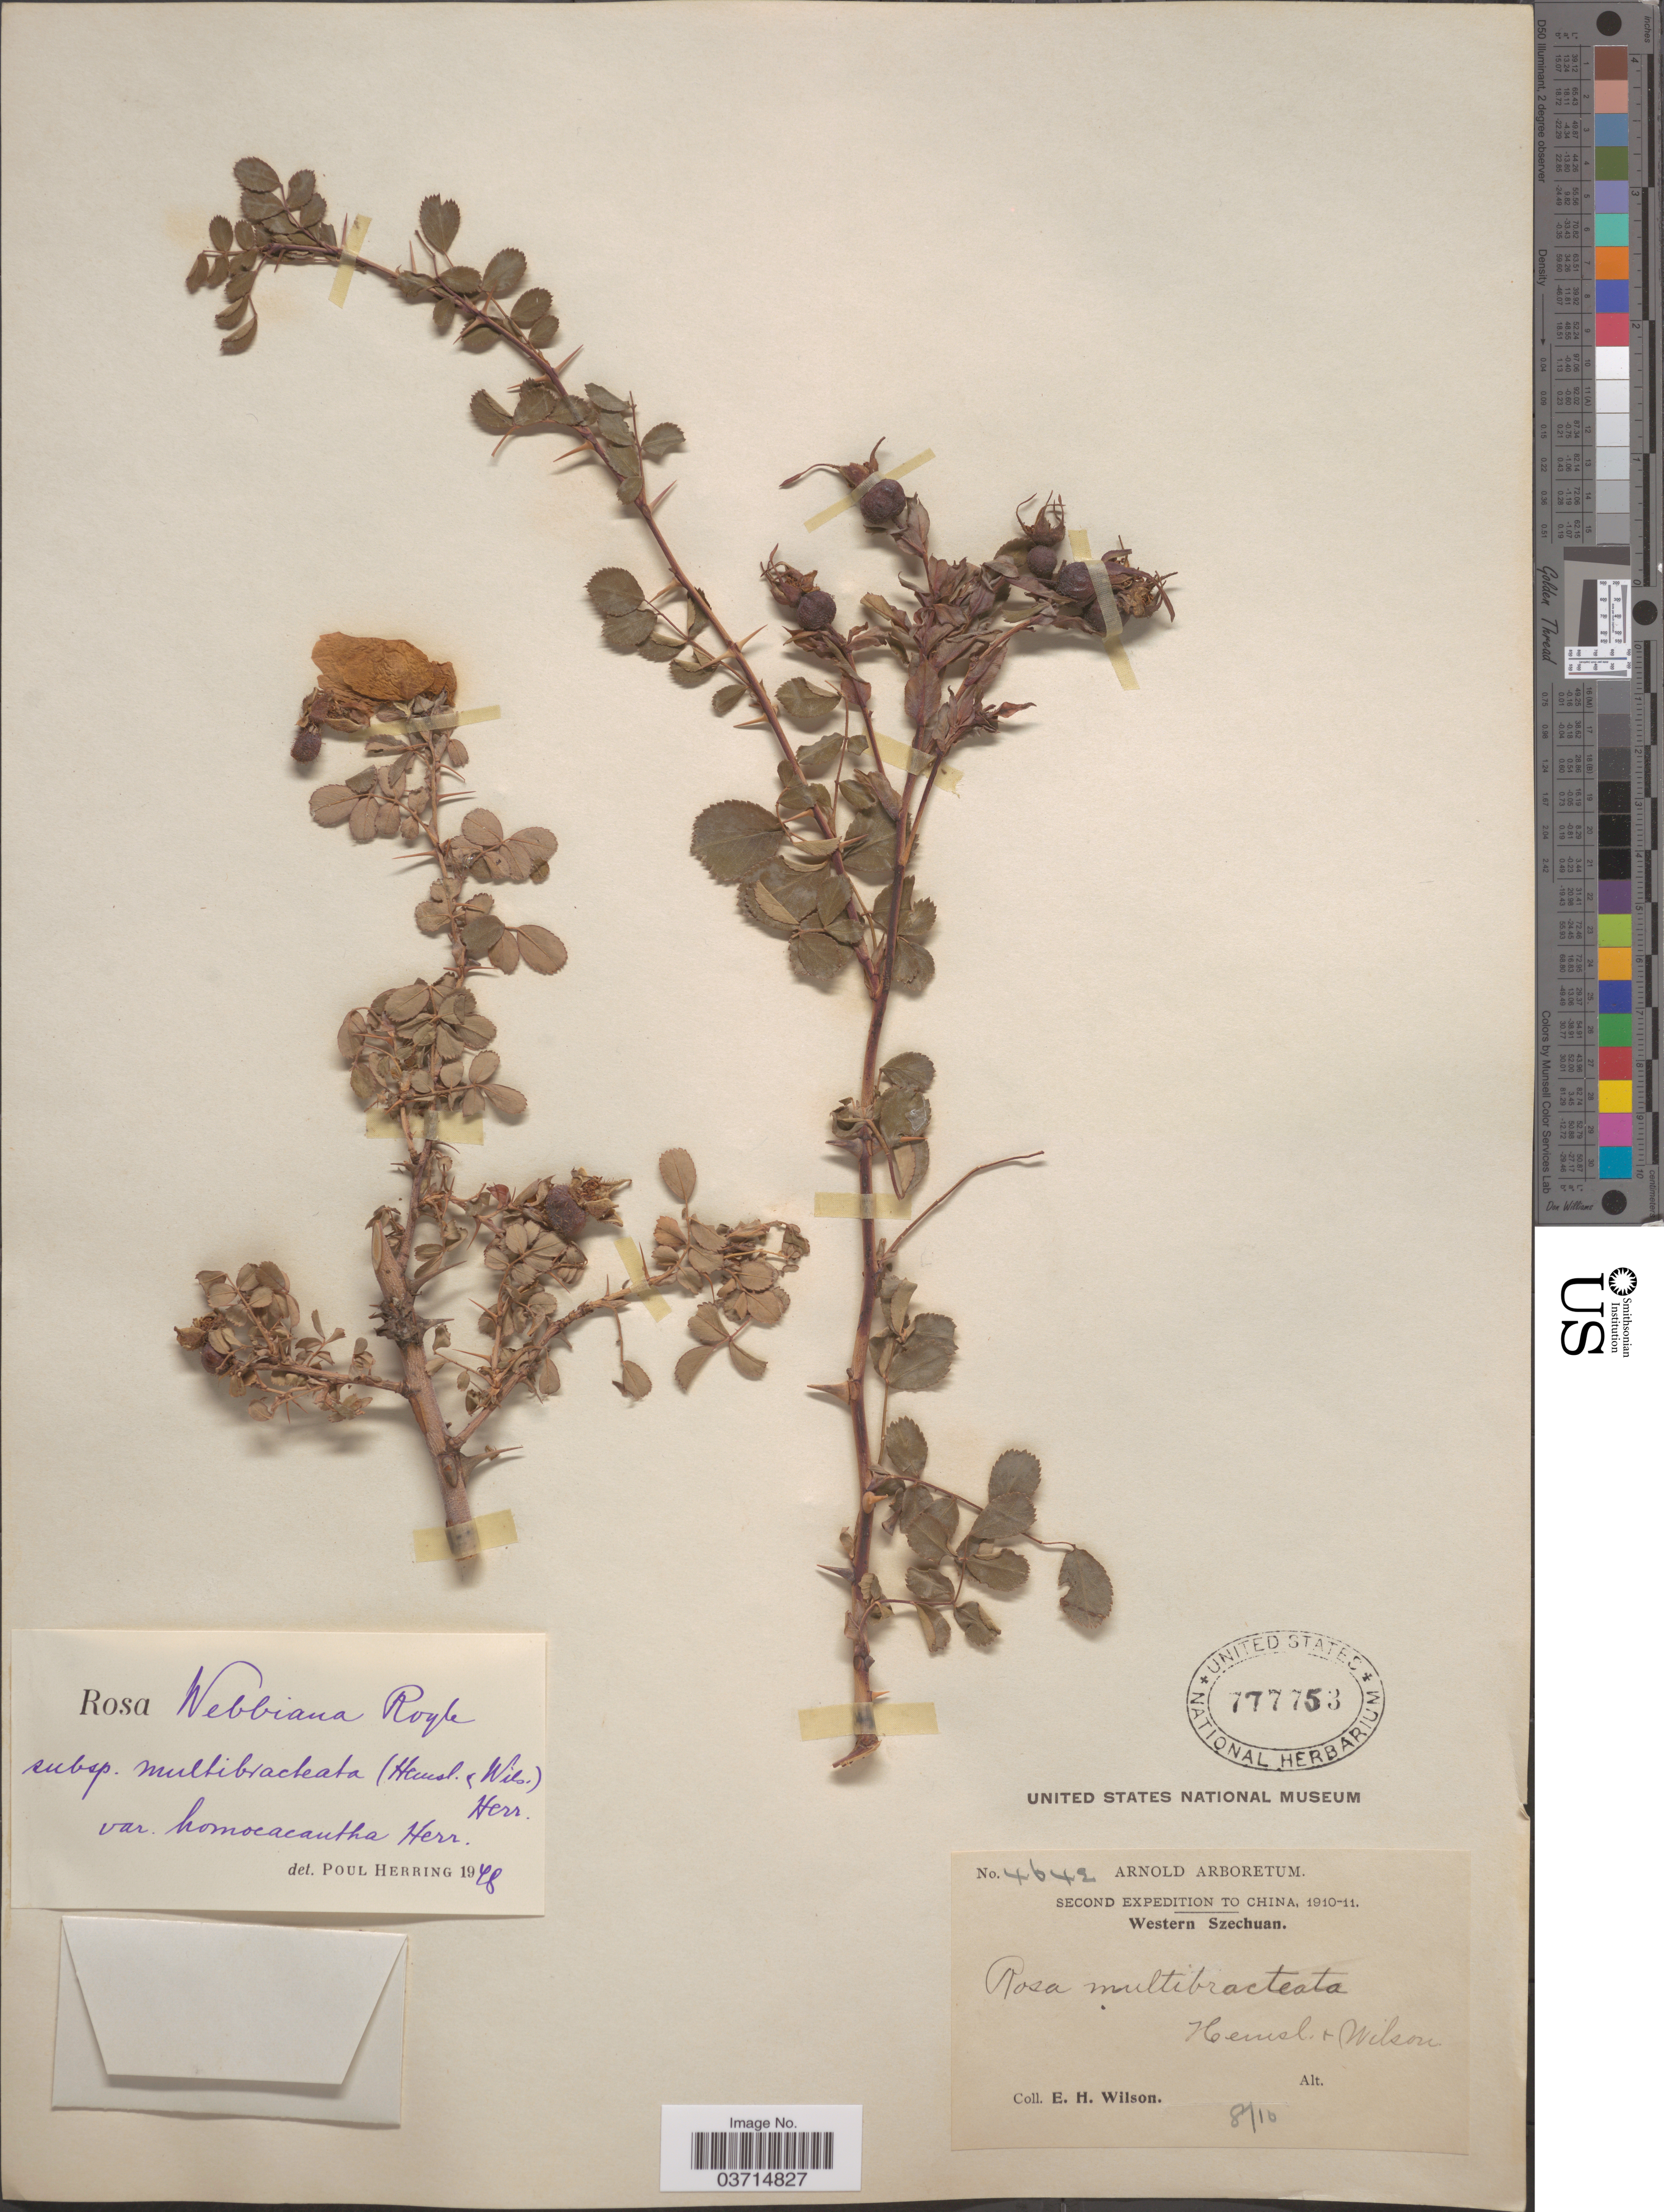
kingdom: Plantae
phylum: Tracheophyta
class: Magnoliopsida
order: Rosales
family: Rosaceae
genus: Rosa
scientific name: Rosa multibracteata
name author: Hemsl. & E.H. Wilson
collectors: E. Wilson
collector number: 4642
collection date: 1910-08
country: China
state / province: Sichuan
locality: Western Szechuan.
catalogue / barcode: US 777753